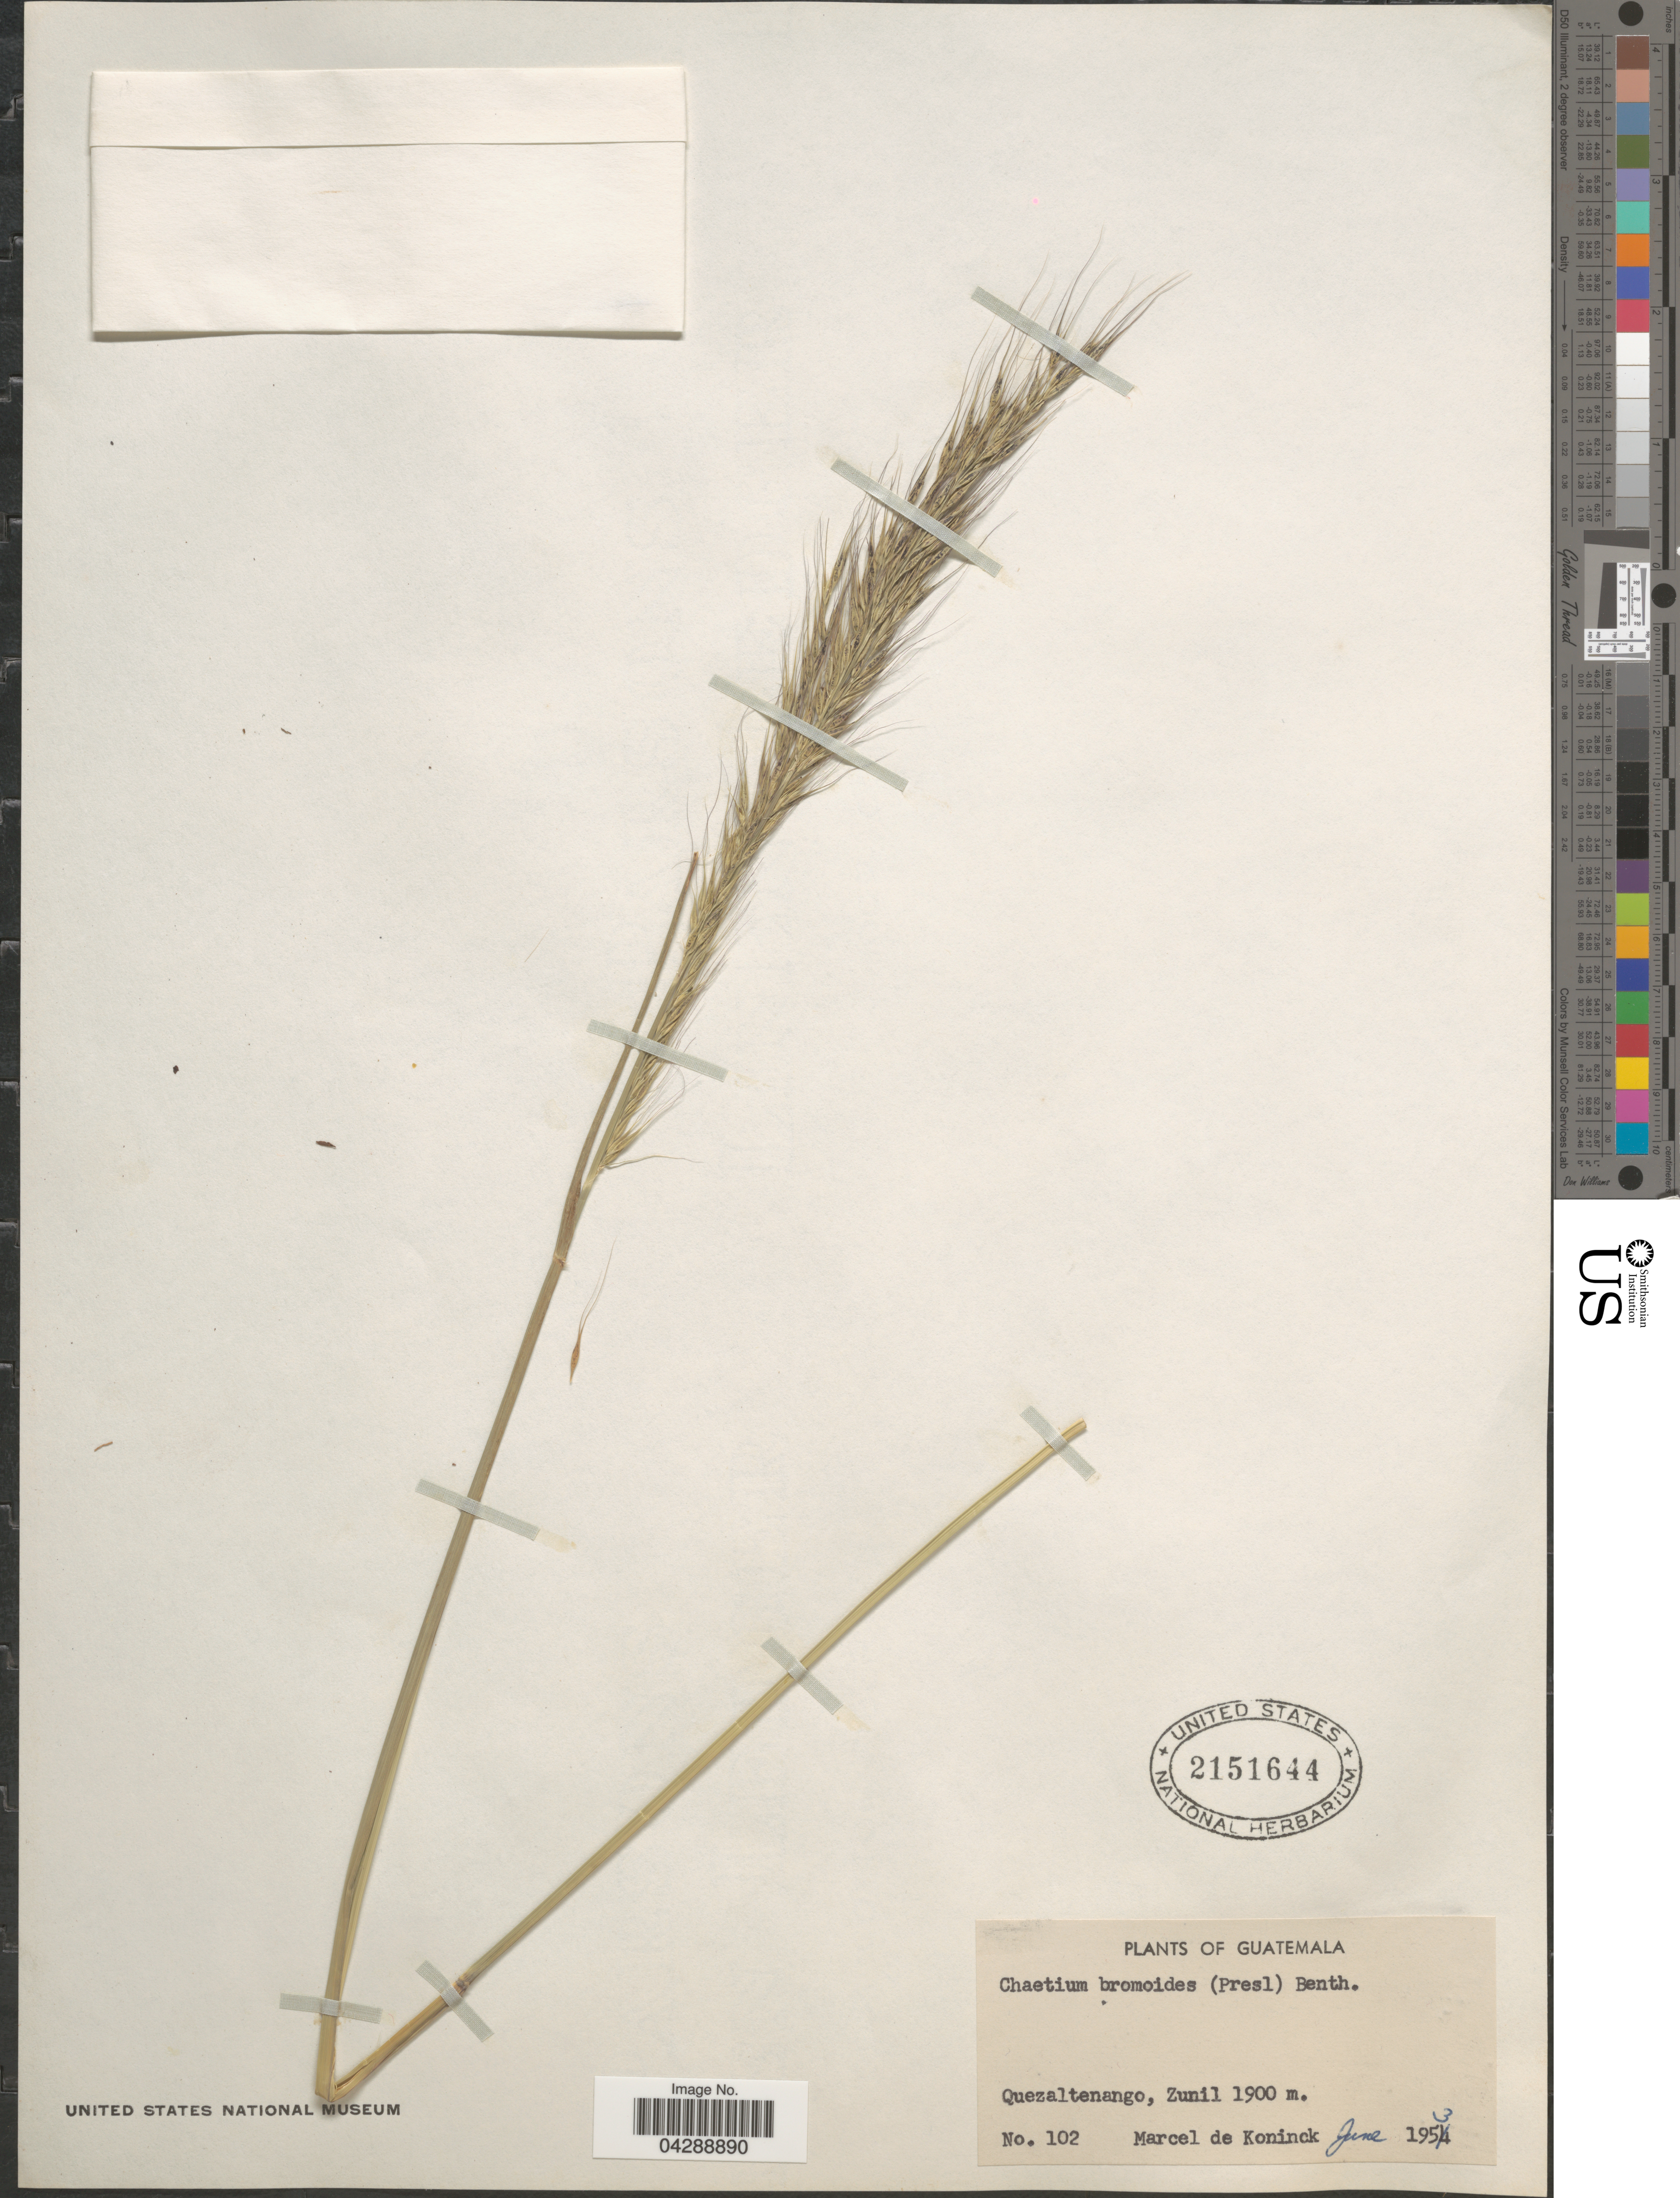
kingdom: Plantae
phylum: Tracheophyta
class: Liliopsida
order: Poales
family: Poaceae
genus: Chaetium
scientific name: Chaetium bromoides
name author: (J. Presl) Benth. ex Hemsl.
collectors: M. Koninck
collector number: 102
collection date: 1953-06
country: Guatemala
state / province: Quetzaltenango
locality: Zunil.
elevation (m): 1900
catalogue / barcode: US 2151644